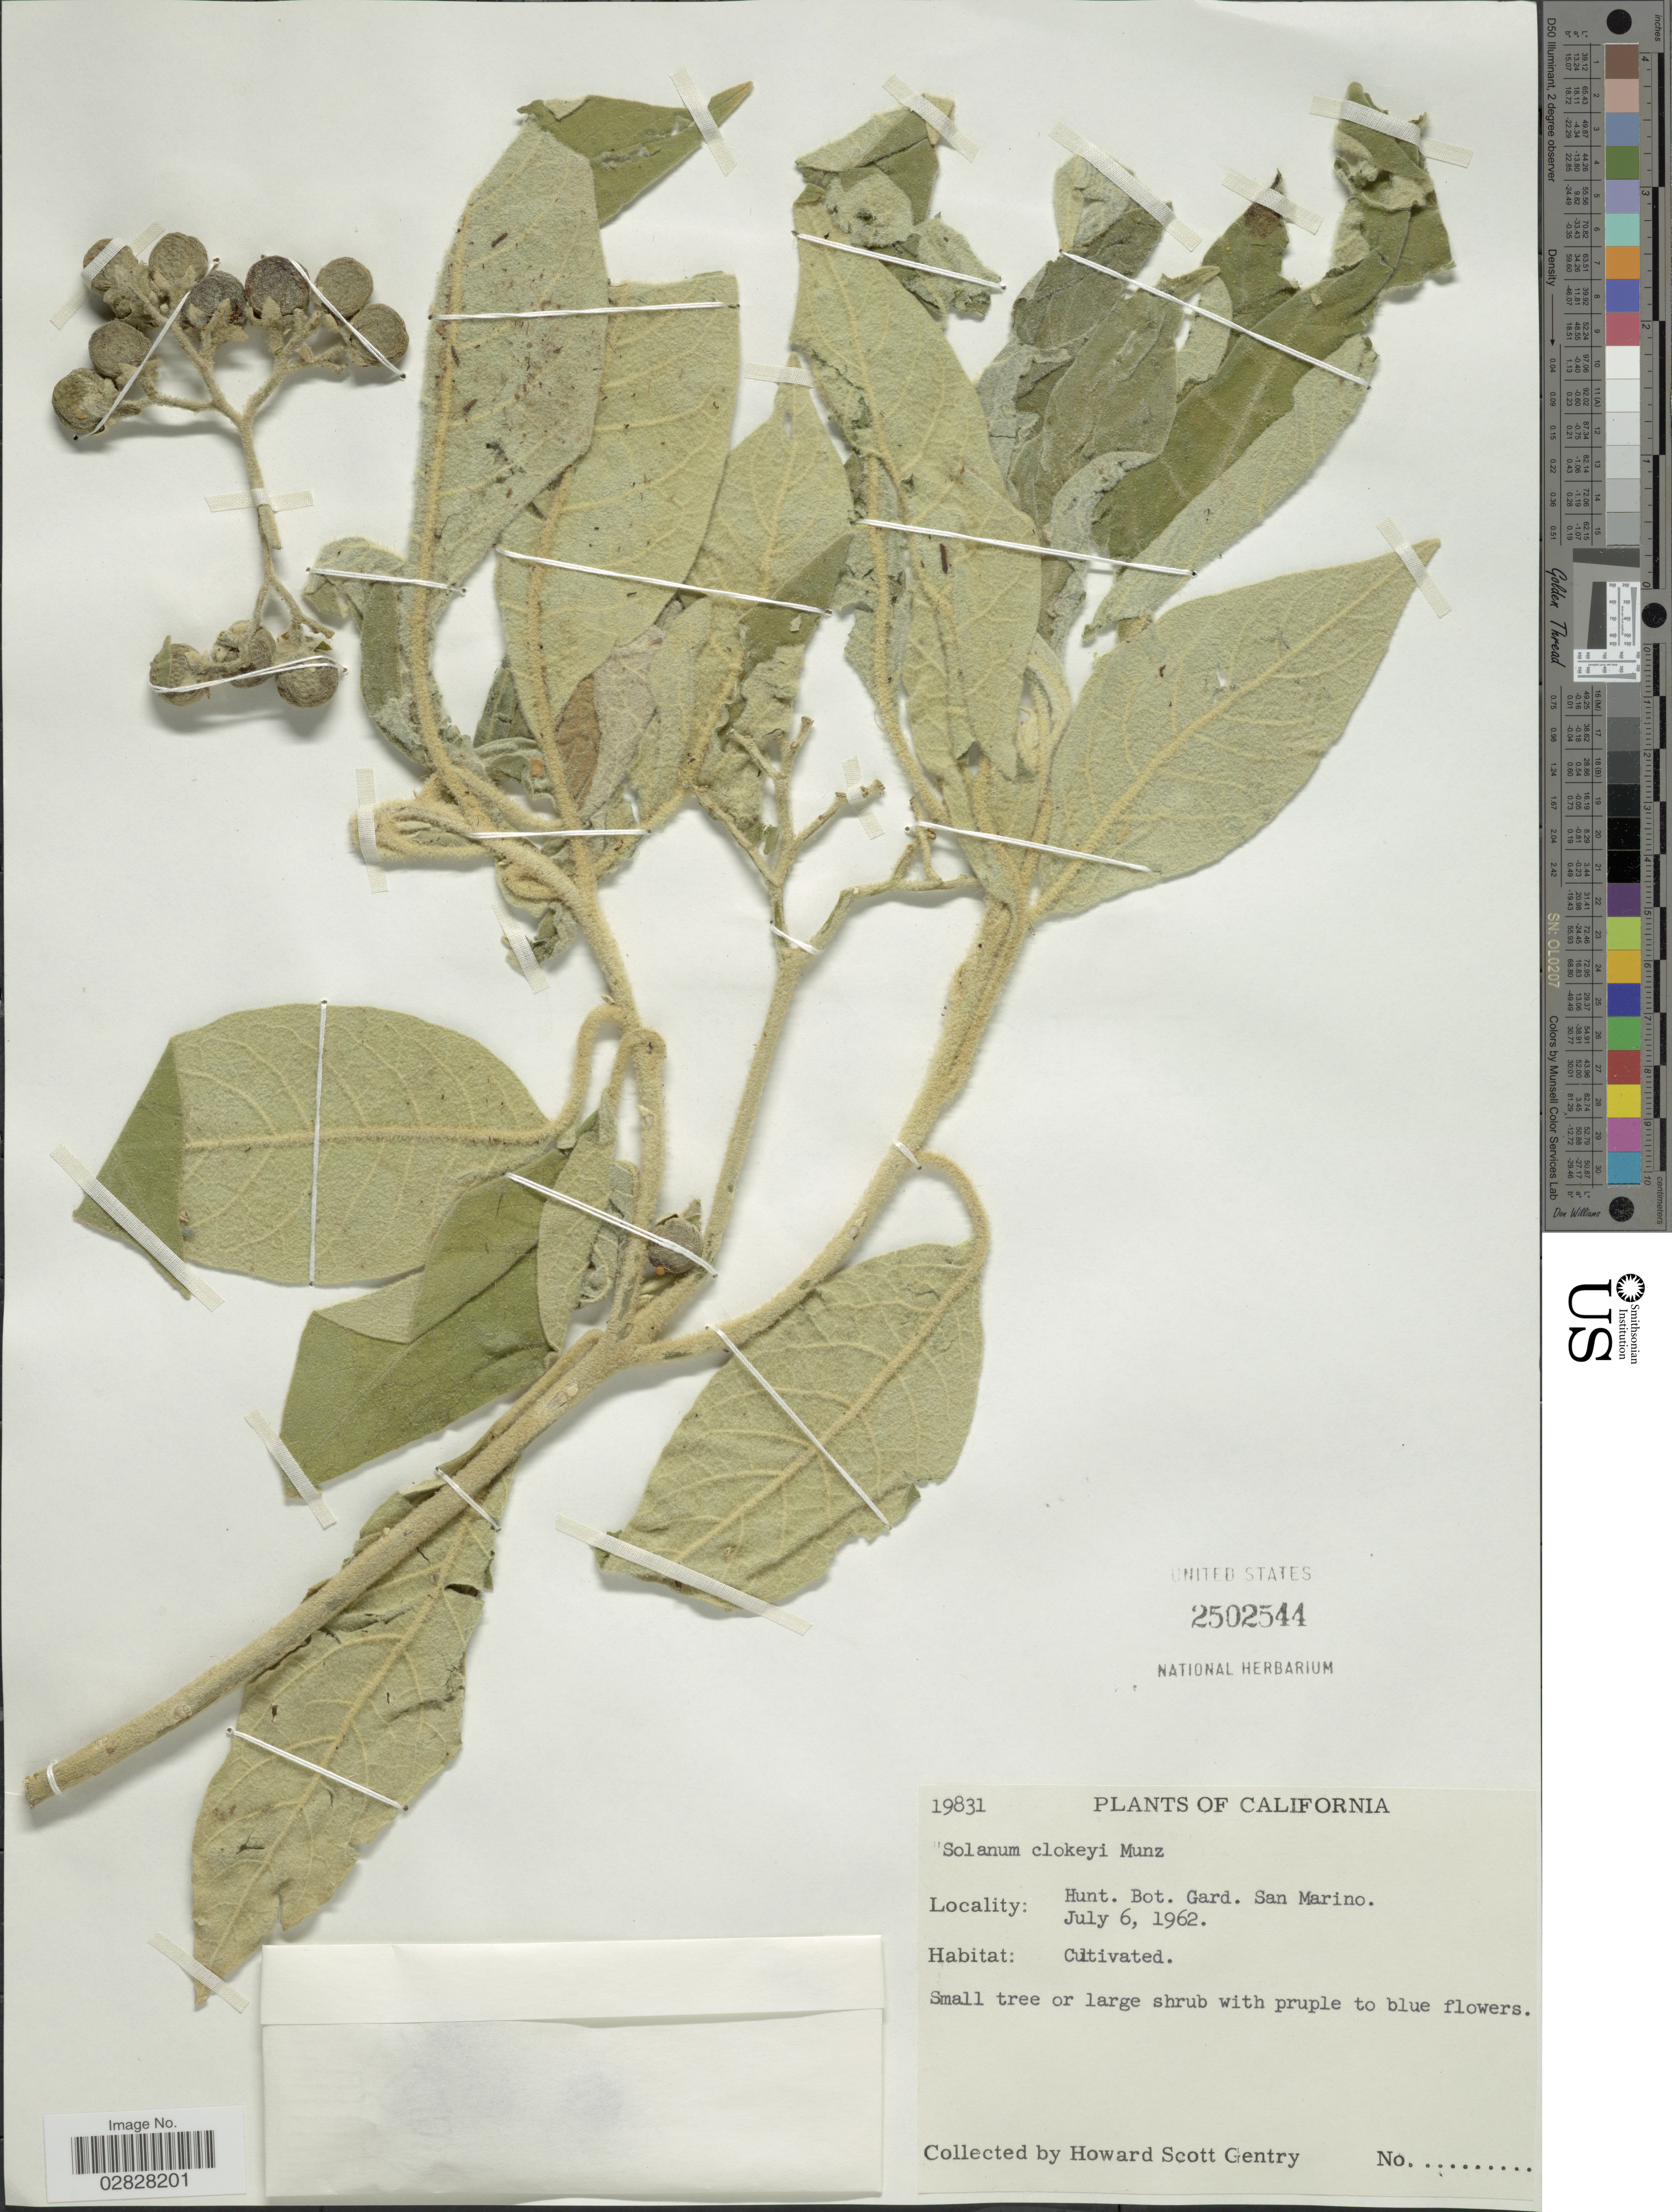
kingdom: Plantae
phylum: Tracheophyta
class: Magnoliopsida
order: Solanales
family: Solanaceae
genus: Solanum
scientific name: Solanum clokeyi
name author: Munz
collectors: H. S. Gentry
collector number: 19831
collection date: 1962-07-06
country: United States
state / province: California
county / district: Los Angeles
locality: Hunt. Bot. Gard. San Marino.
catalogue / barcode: US 2502544